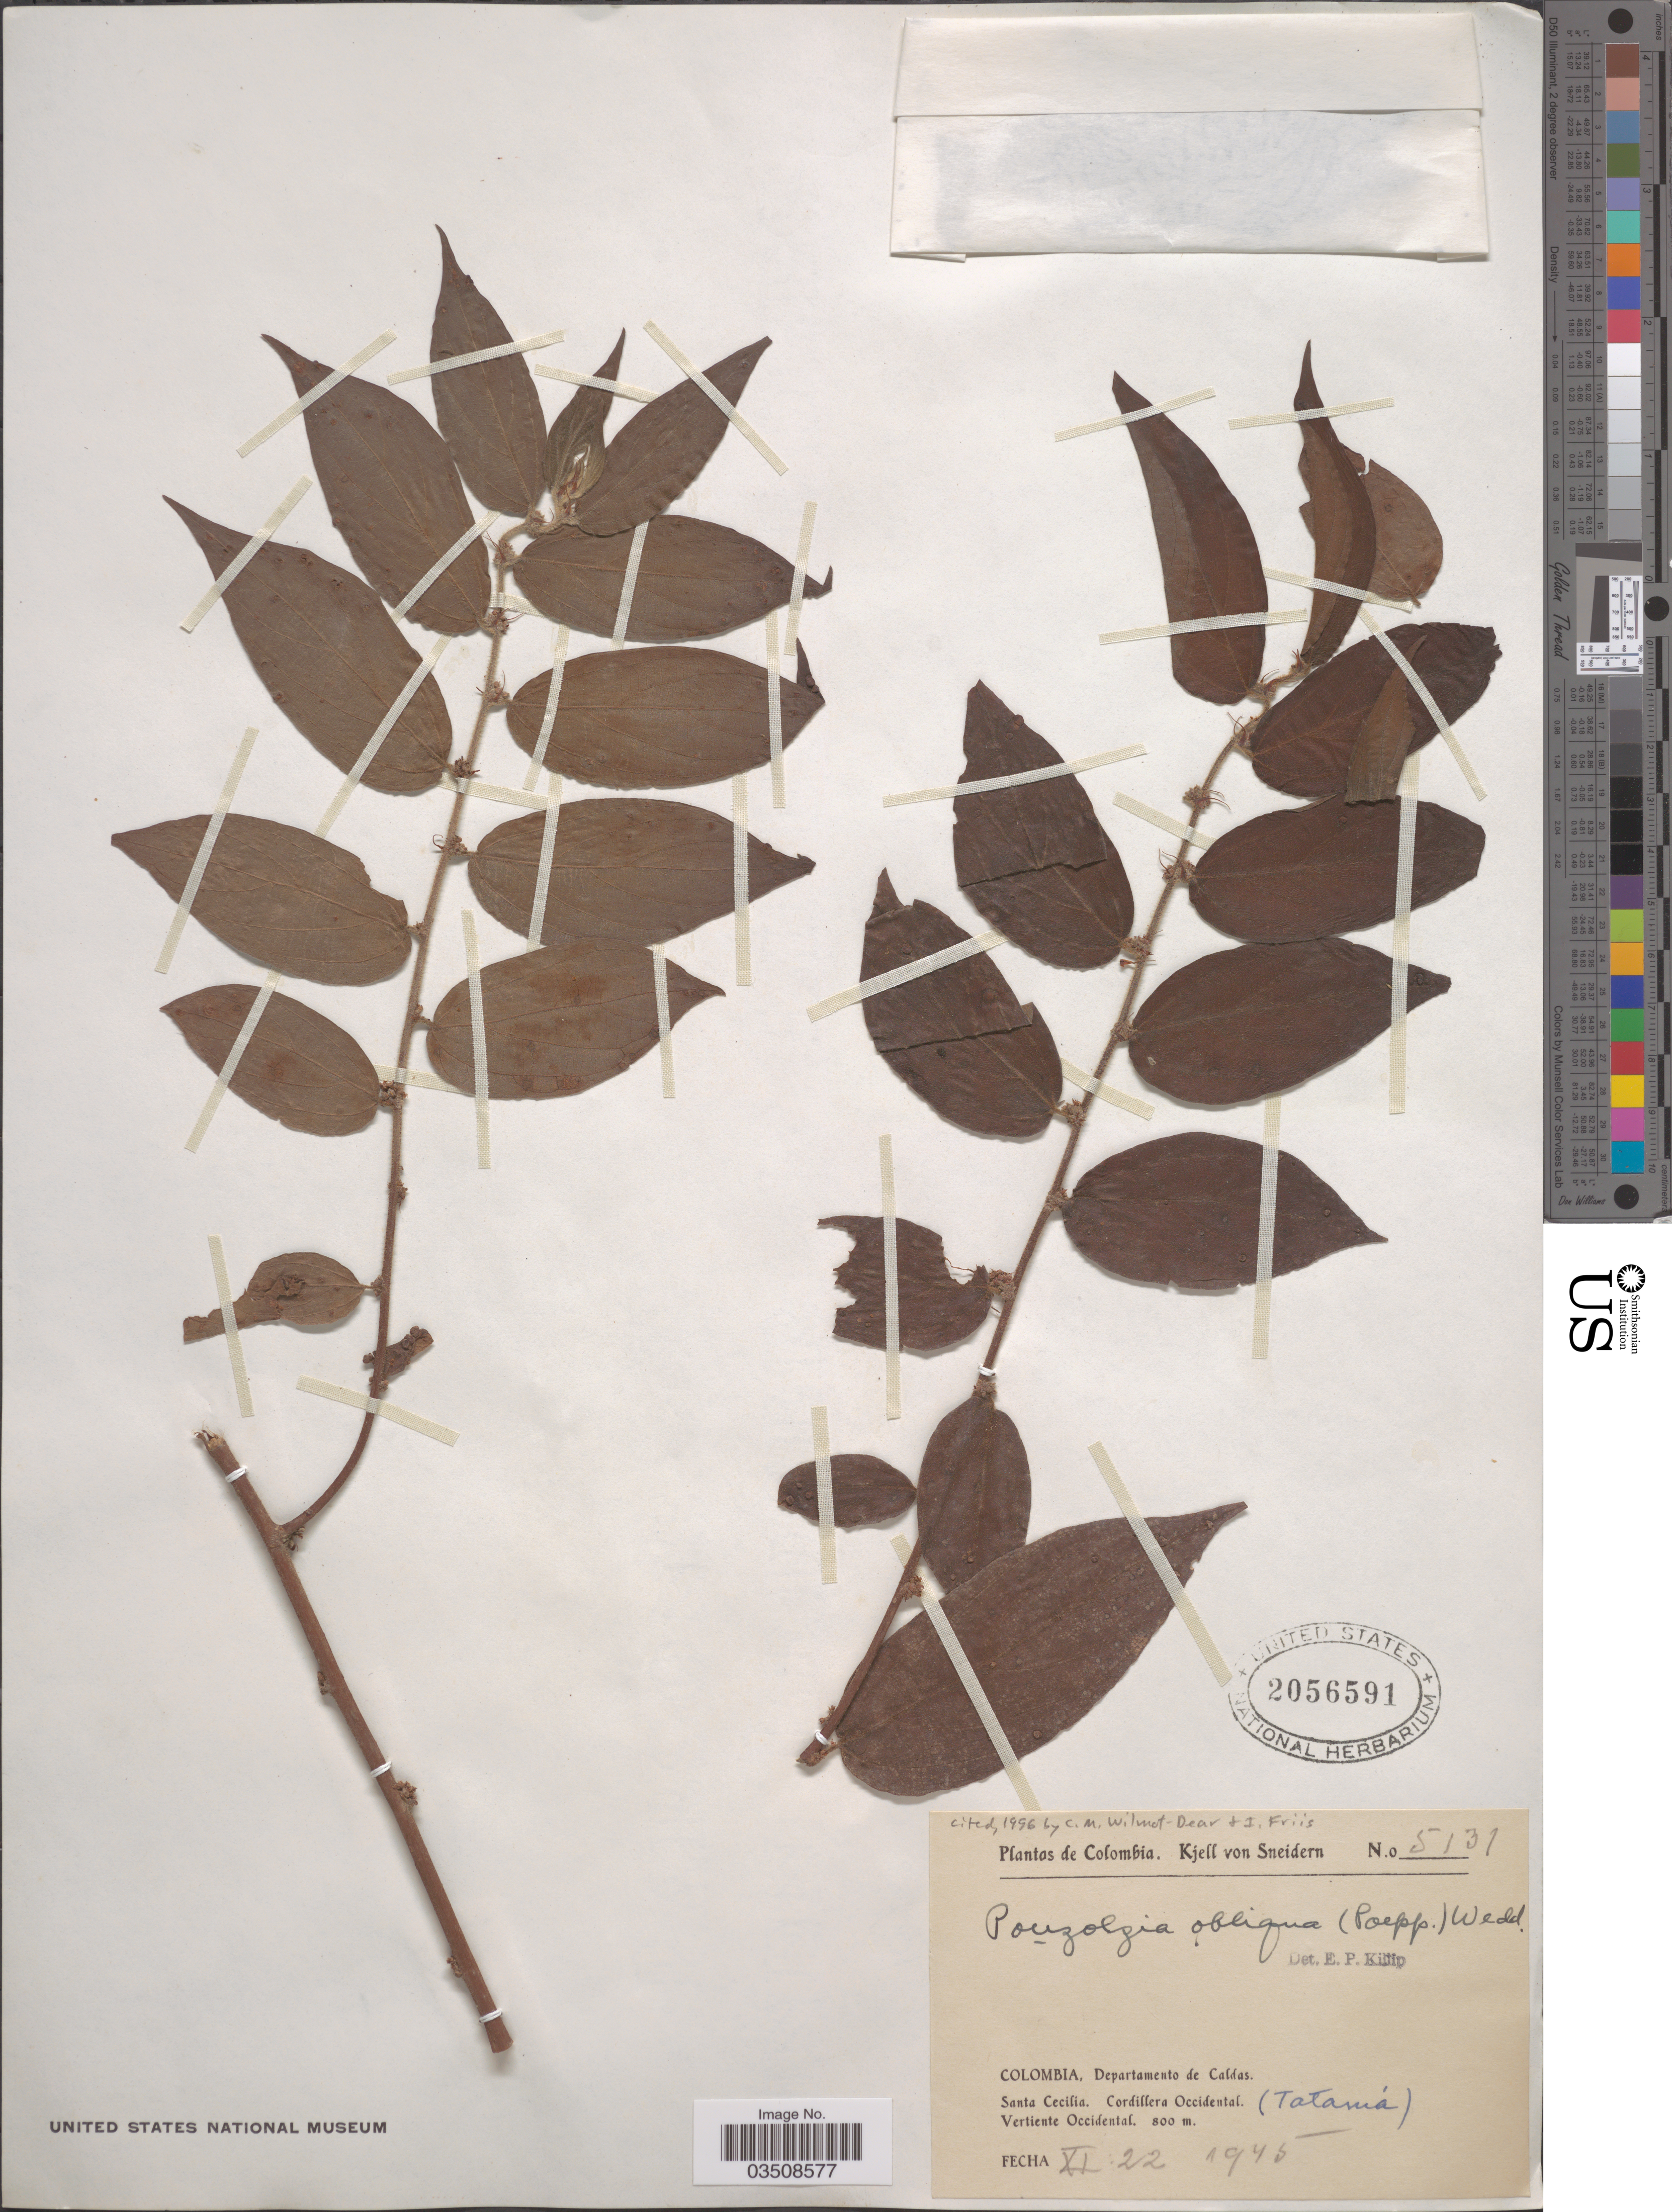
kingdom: Plantae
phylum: Tracheophyta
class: Magnoliopsida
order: Rosales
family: Urticaceae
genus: Pouzolzia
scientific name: Pouzolzia obliqua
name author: (Poepp.) Gaudich.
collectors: K. von Sneidern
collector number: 5131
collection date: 1945-11-22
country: Colombia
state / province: Caldas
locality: Santa Cecilia. Cordillera Occidental. (Tatanía).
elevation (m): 800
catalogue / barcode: US 2056591